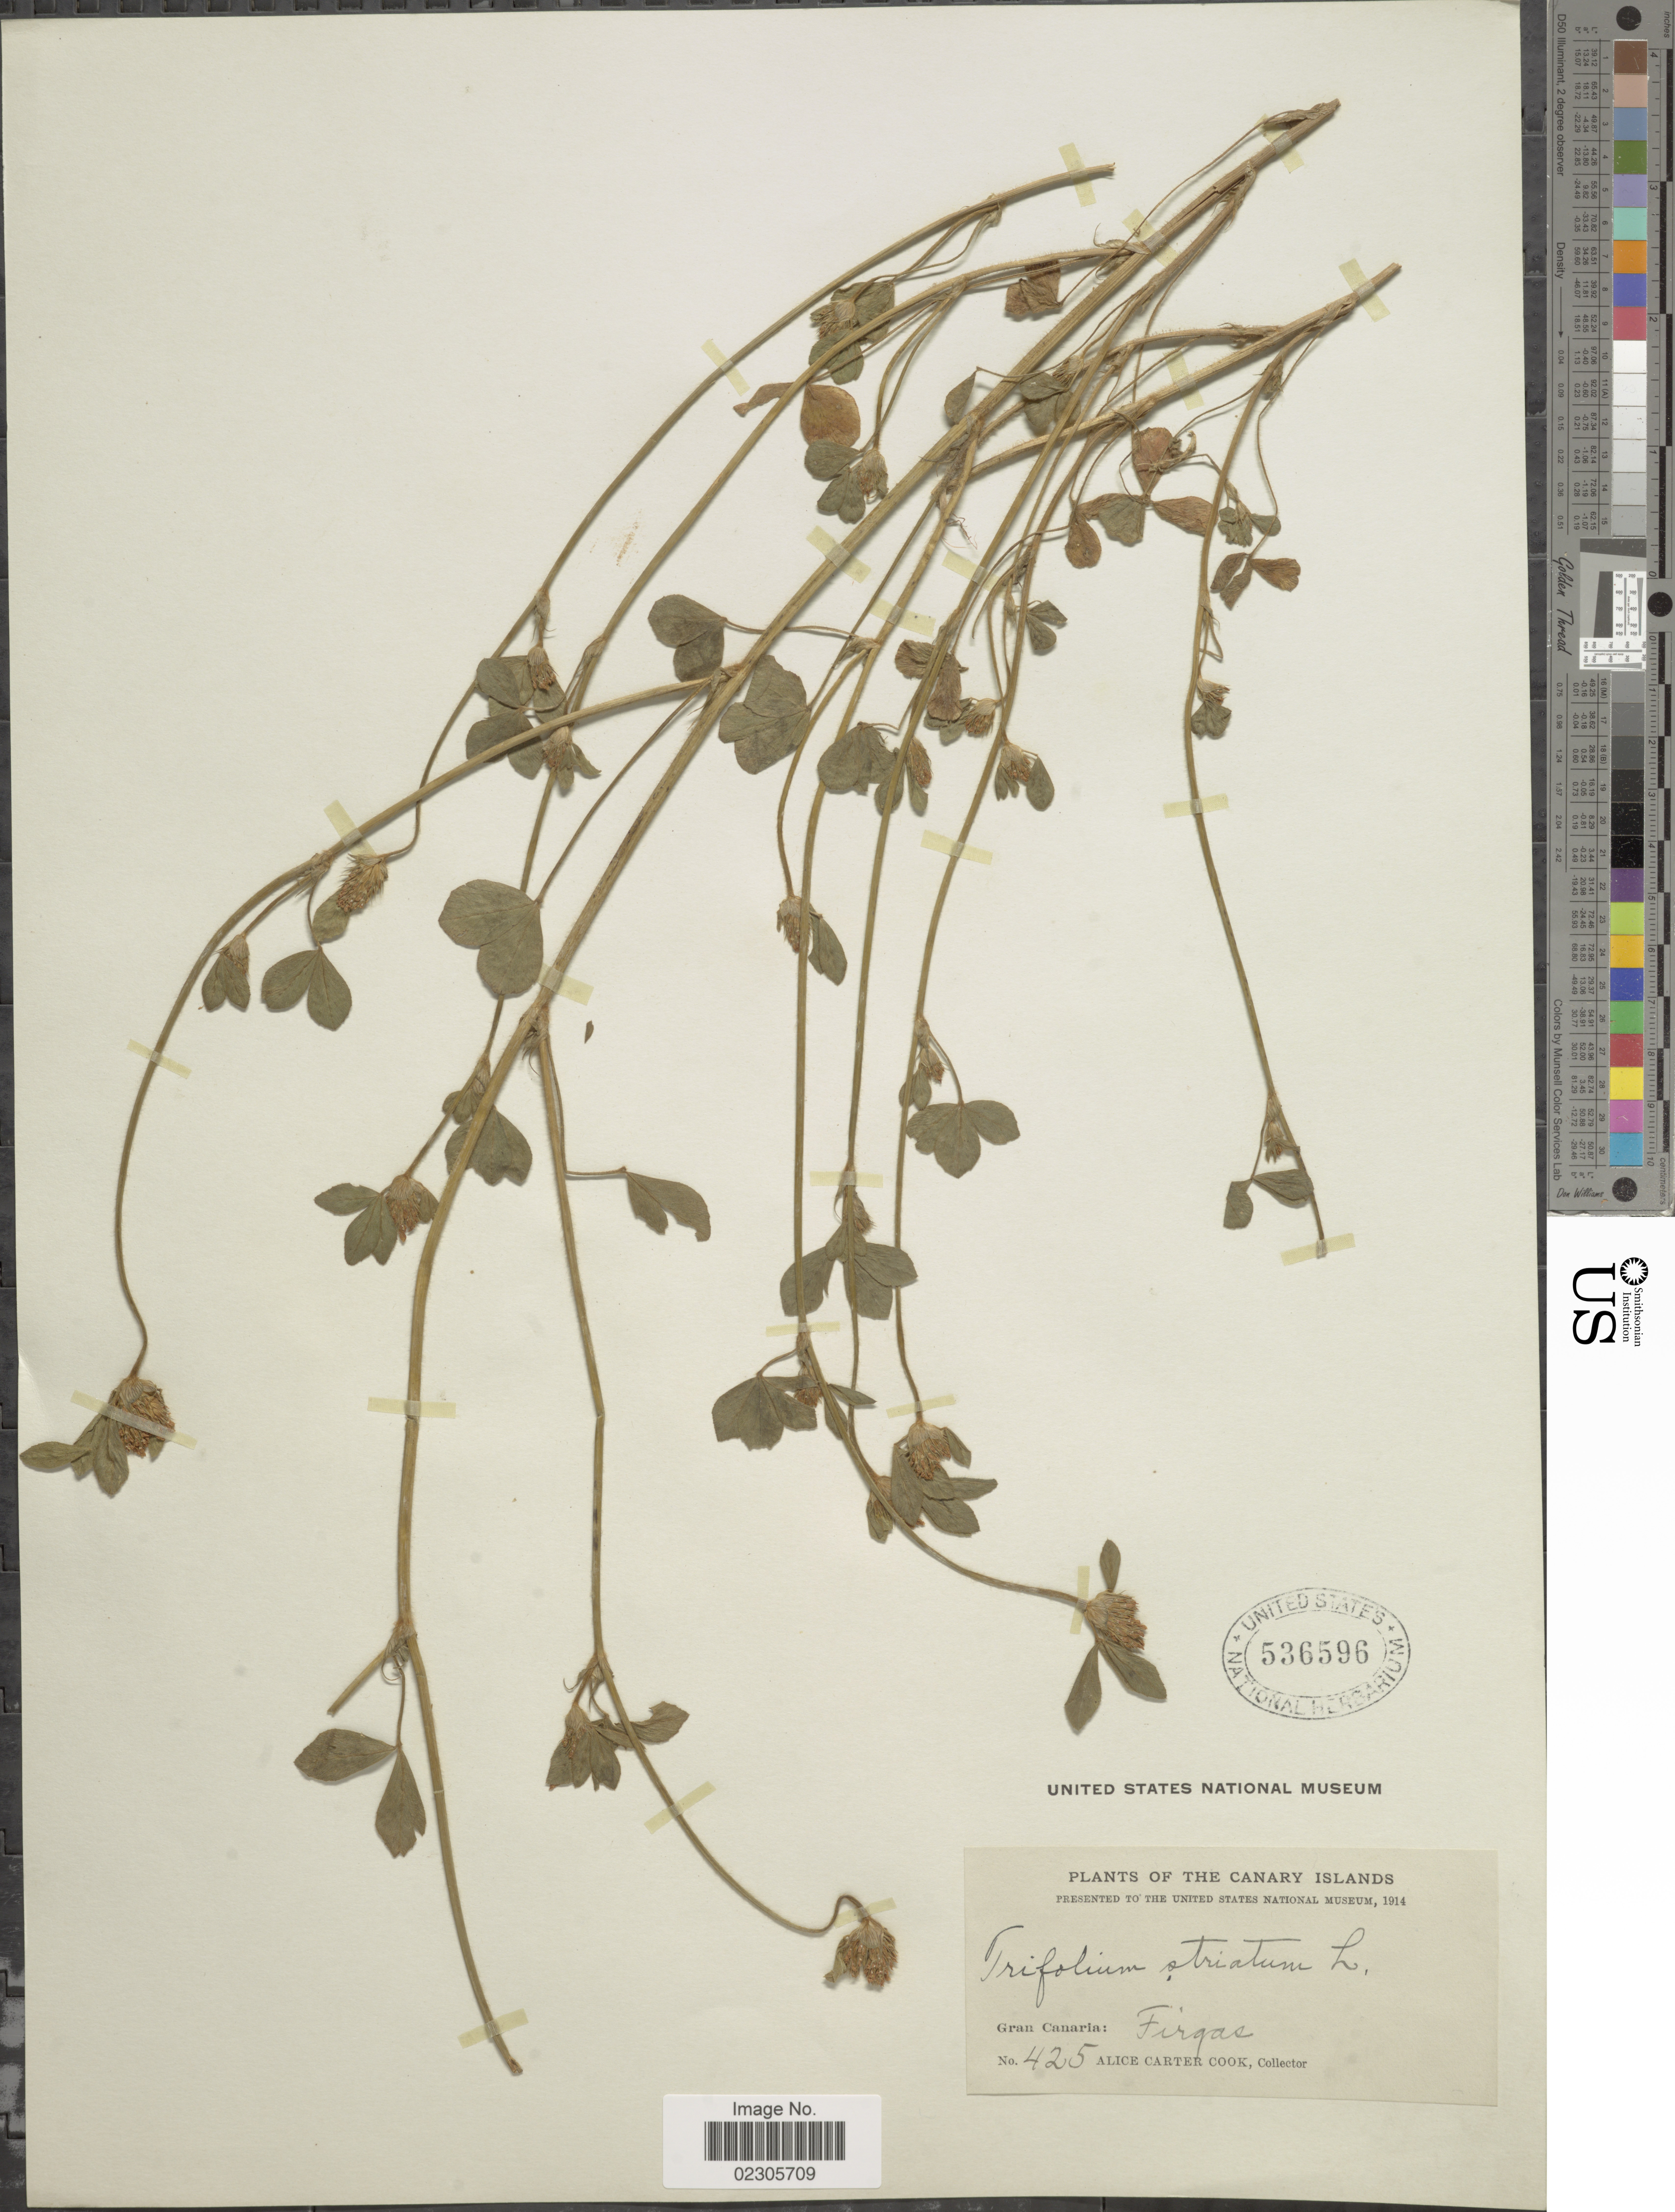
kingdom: Plantae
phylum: Tracheophyta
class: Magnoliopsida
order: Fabales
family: Fabaceae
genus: Trifolium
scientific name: Trifolium striatum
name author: L.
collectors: Alice C. Cook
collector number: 425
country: Spain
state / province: Canarias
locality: Canary Islands, Gran Canaria, Firgas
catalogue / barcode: US 536596